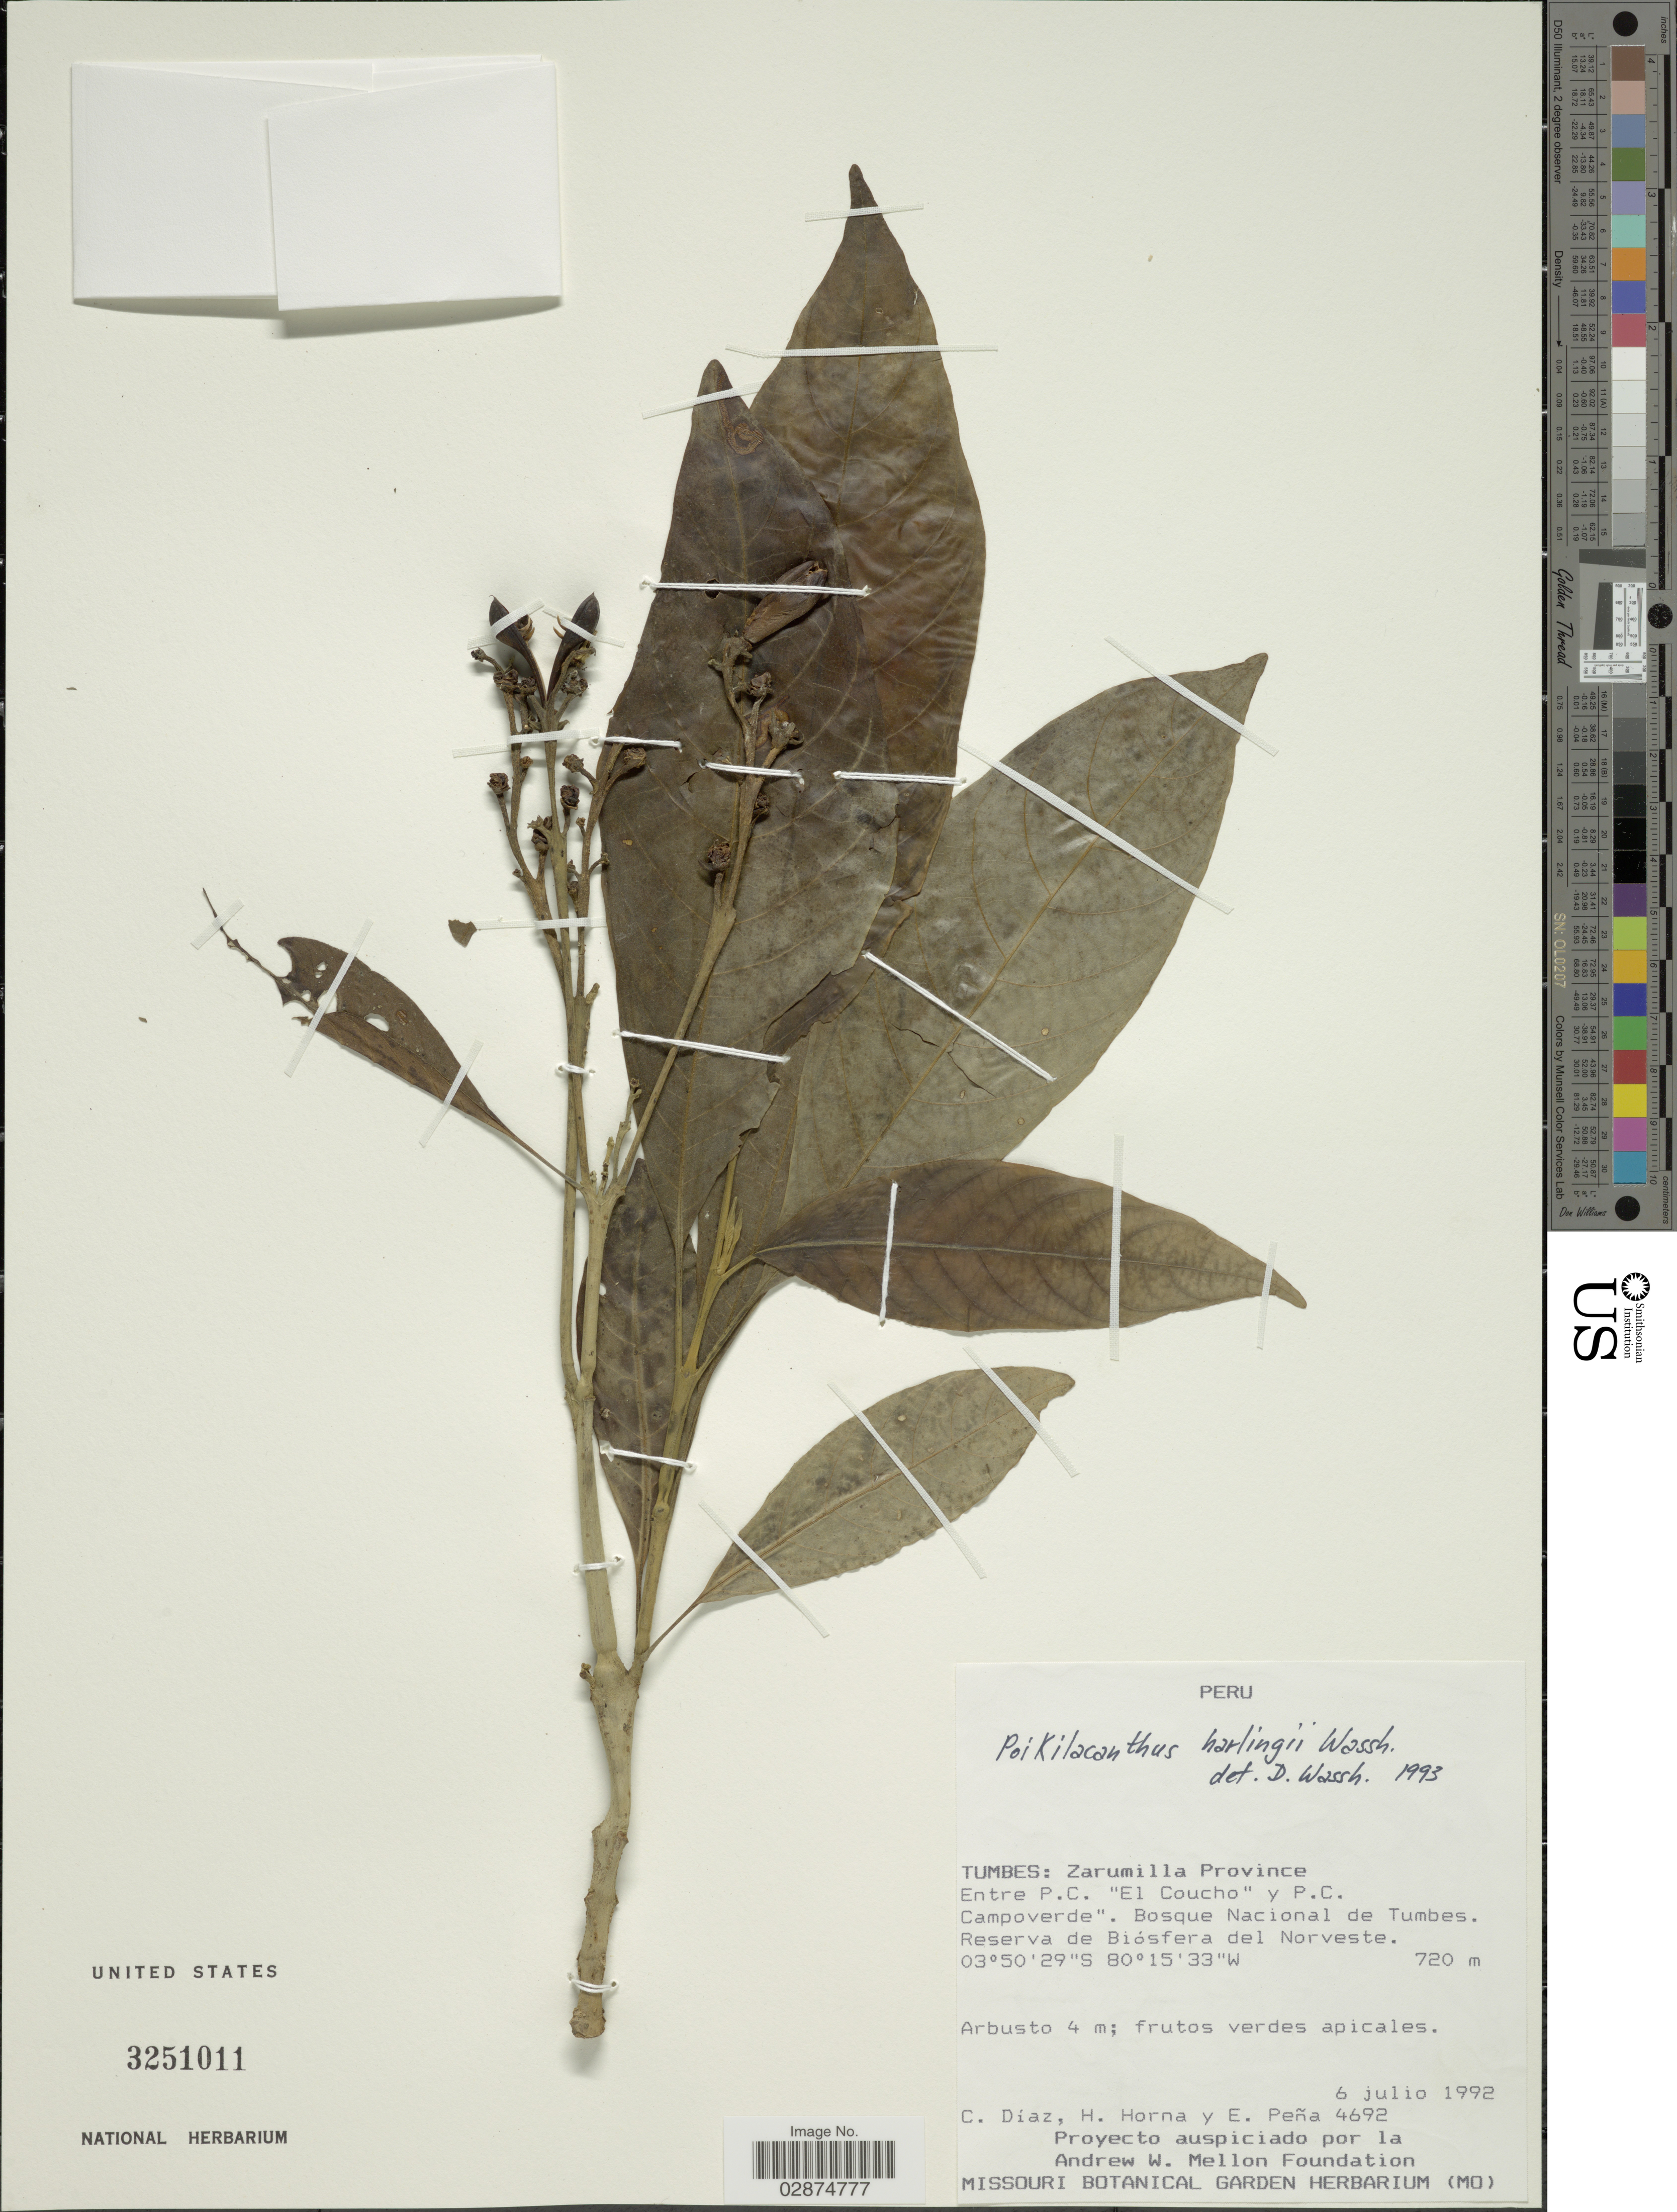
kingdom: Plantae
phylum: Tracheophyta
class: Magnoliopsida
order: Lamiales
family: Acanthaceae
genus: Poikilacanthus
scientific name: Poikilacanthus harlingii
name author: Wassh.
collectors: C. Díaz, H. Horna & E. Pena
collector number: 4692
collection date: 1992-07-06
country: Peru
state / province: Tumbes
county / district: Zarumilla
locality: Zarumilla Province. Entre P.C. "El Coucho" y P.C. Campoverde. Bosque Nacional de Tumbes. Reserva de Biósfera del Norveste.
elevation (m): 720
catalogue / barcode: US 3251011